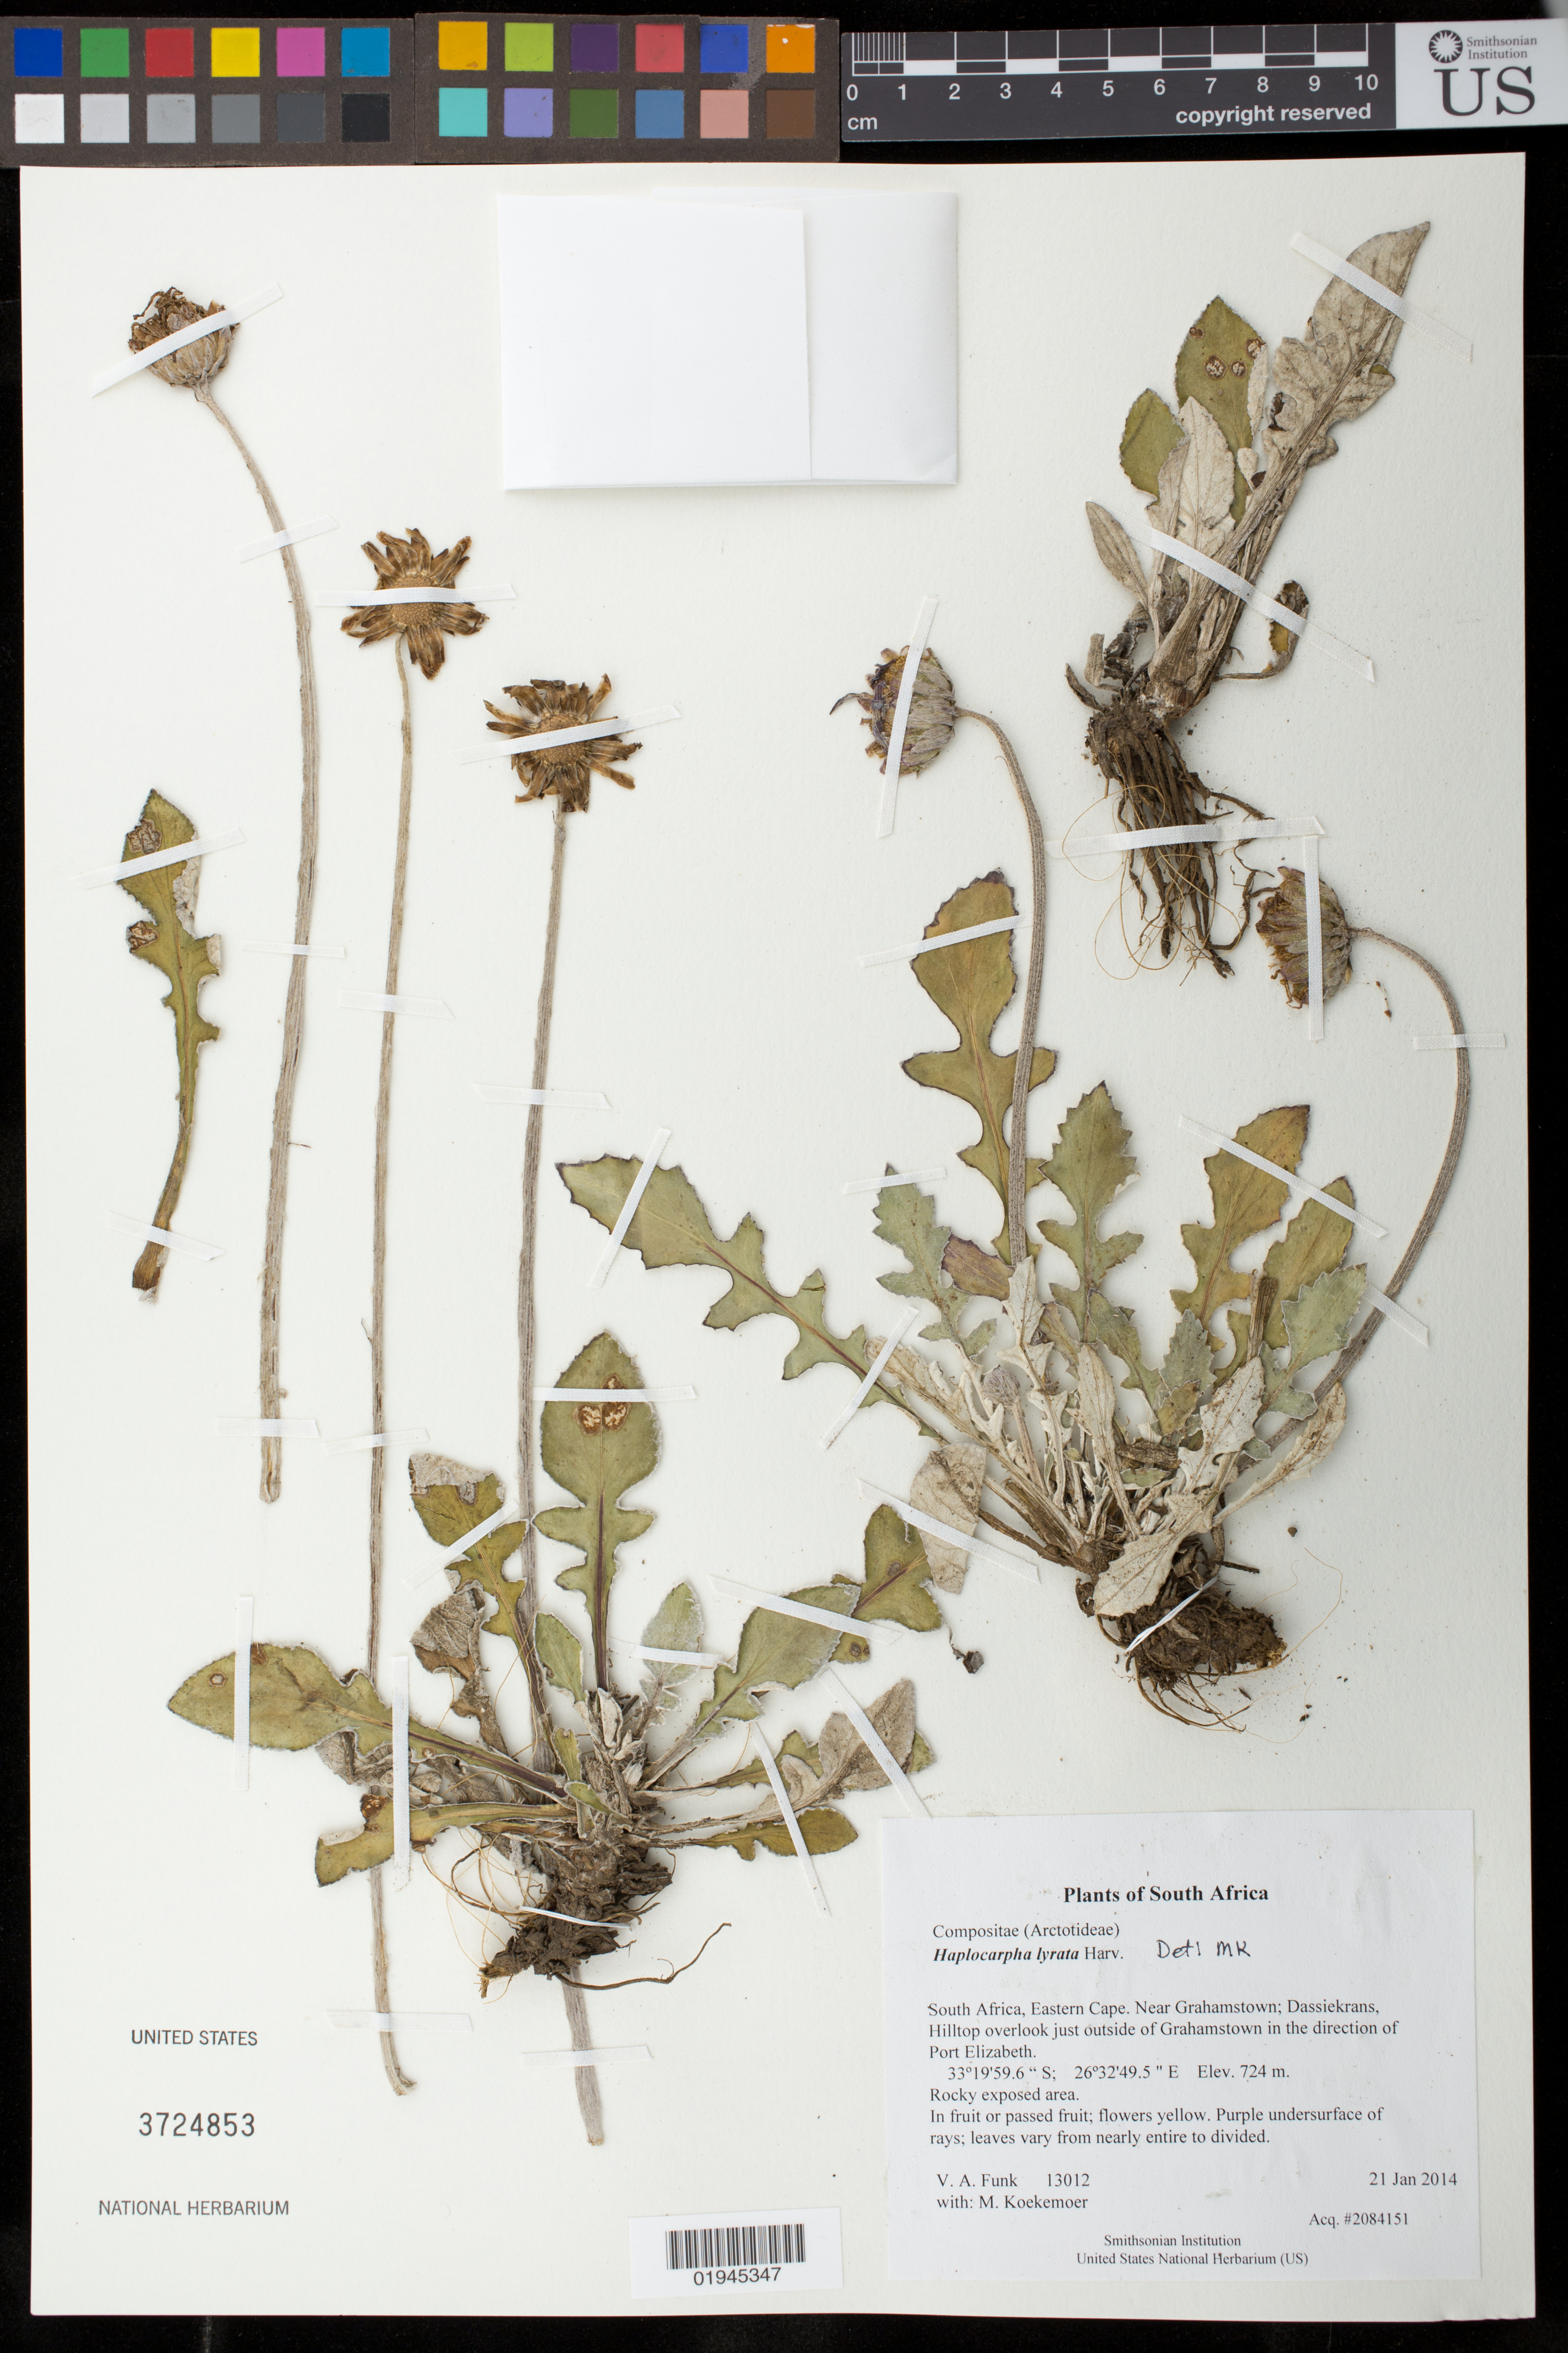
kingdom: Plantae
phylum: Tracheophyta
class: Magnoliopsida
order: Asterales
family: Asteraceae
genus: Haplocarpha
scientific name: Haplocarpha lyrata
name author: Harv.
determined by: Koekemoer, M.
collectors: M. Koekemoer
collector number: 13012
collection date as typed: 21 Jan 2014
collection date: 2014-01-21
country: South Africa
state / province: Eastern Cape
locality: Near Grahamstown; Dassiekrans, Hilltop overlook just outside of Grahamstown in the direction of Port Elizabeth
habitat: Rocky exposed area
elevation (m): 724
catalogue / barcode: US 3724853